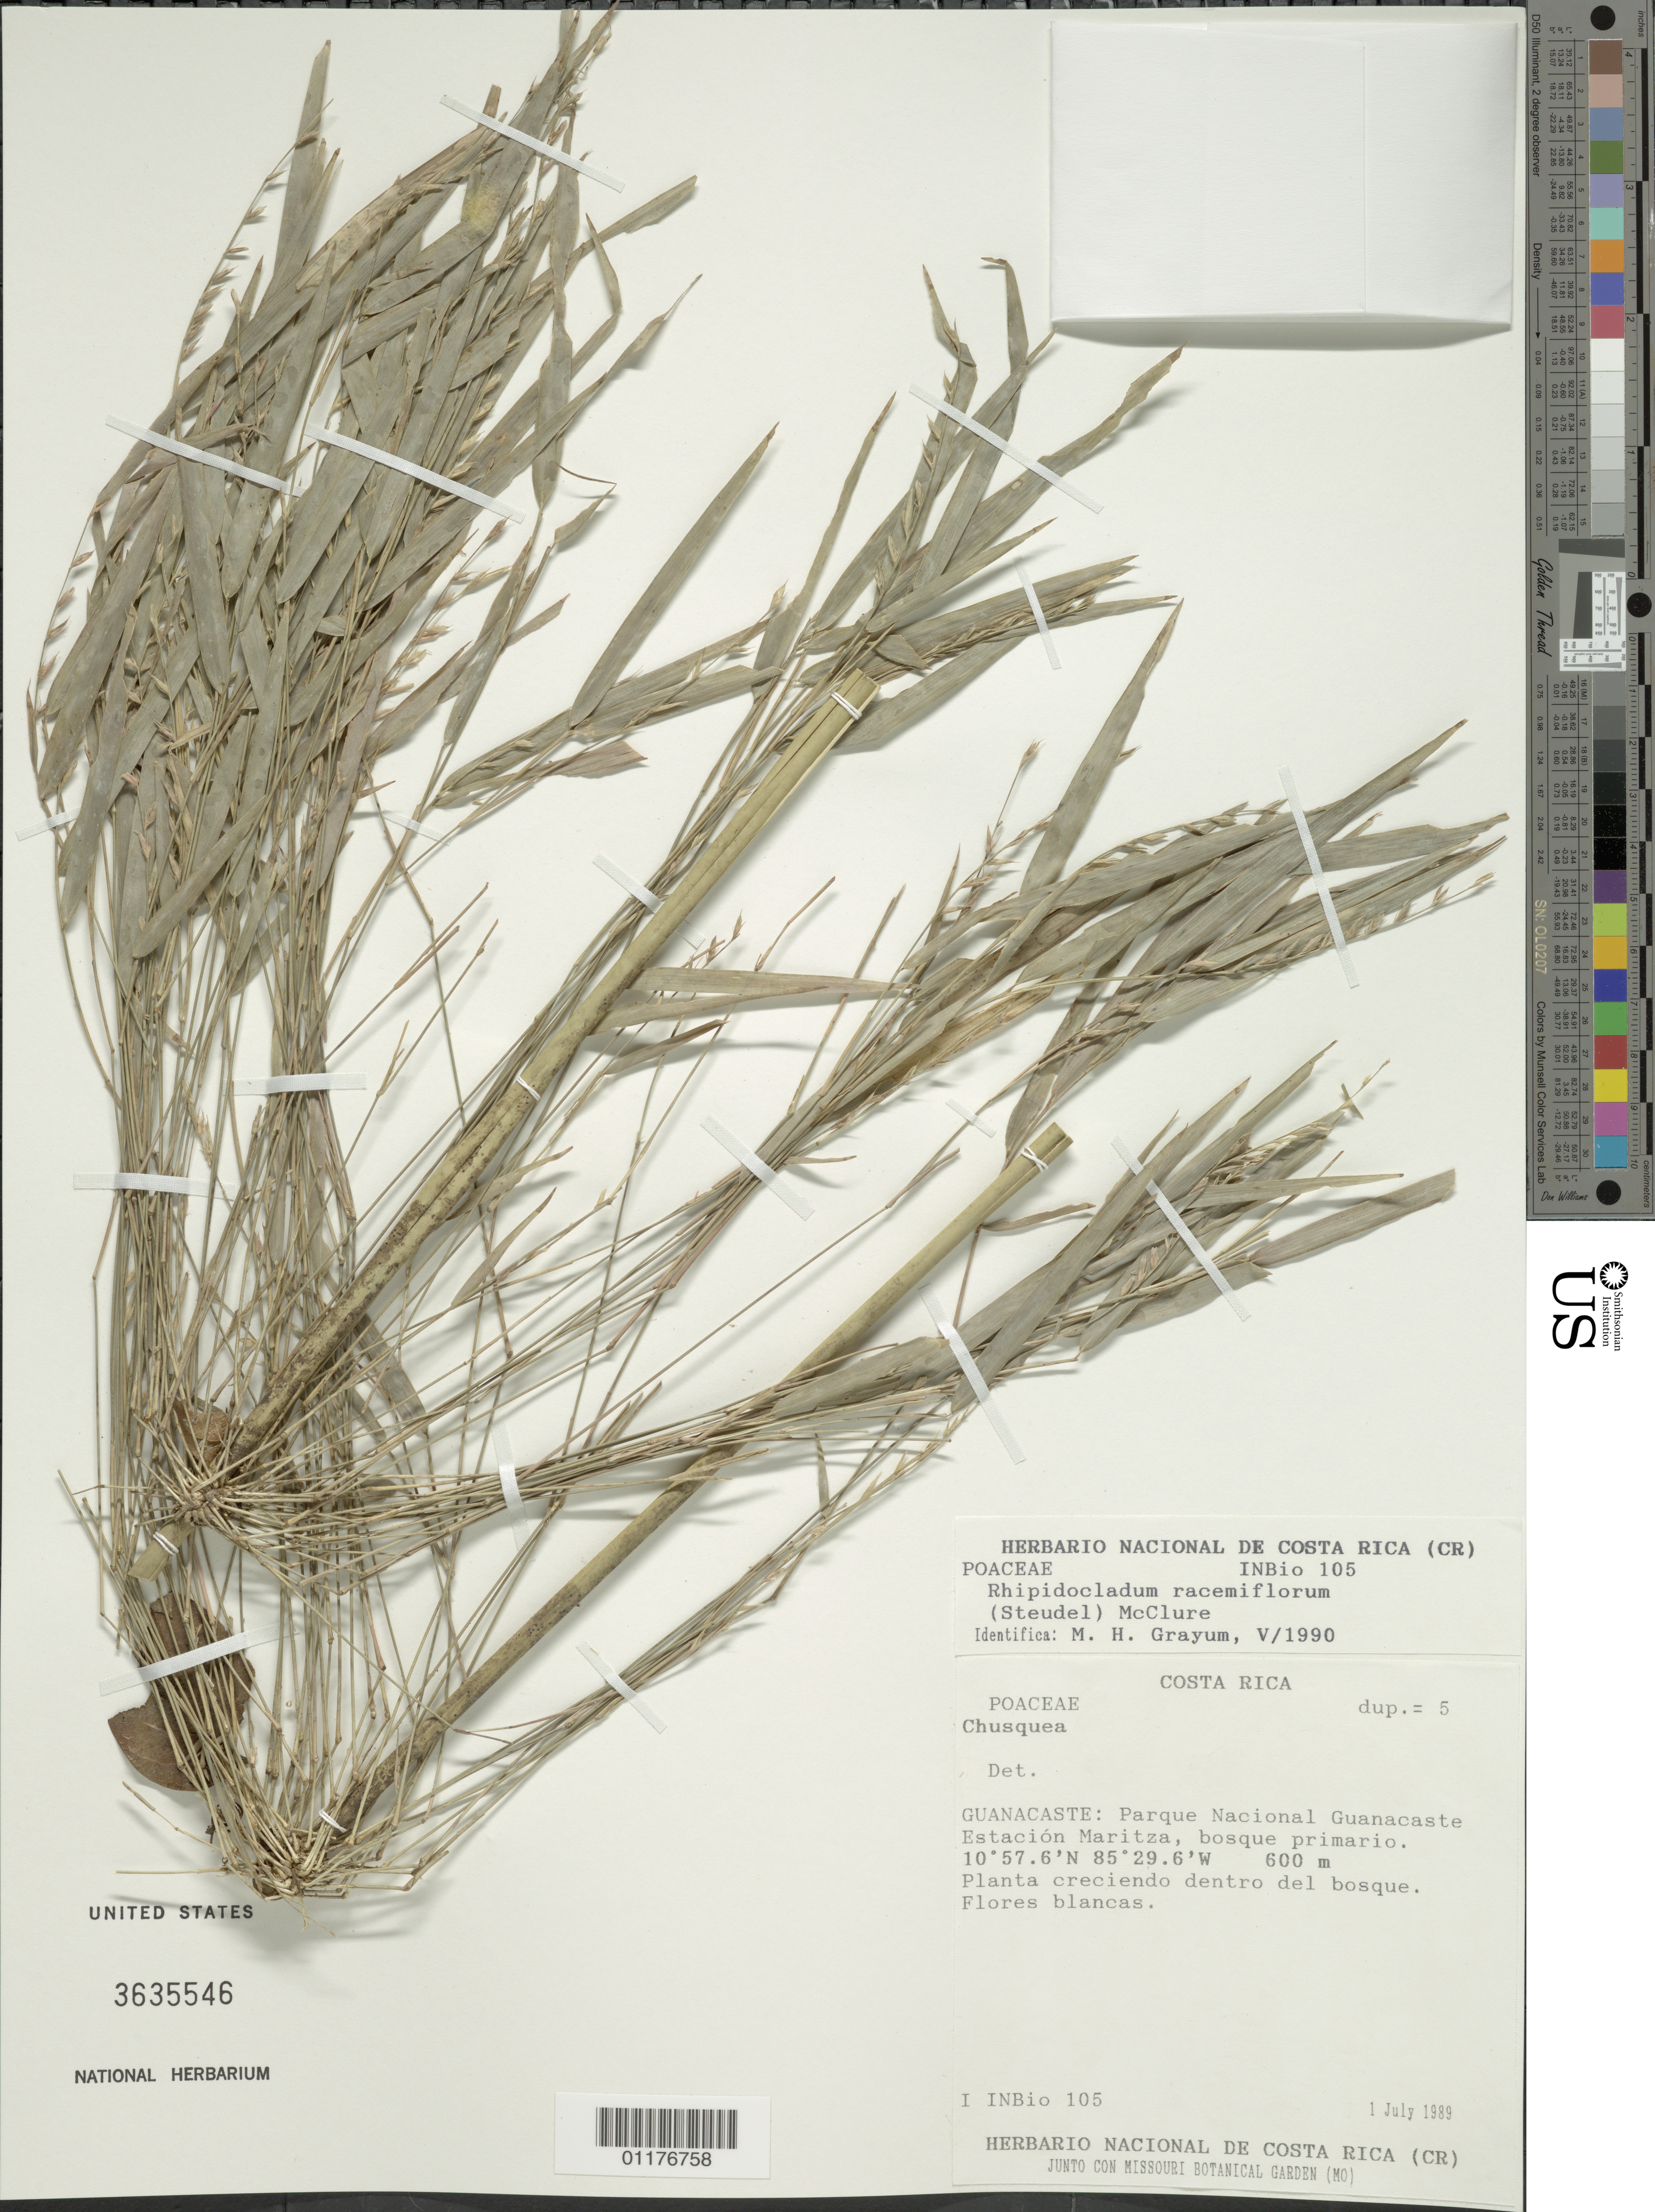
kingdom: Plantae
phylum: Tracheophyta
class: Liliopsida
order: Poales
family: Poaceae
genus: Rhipidocladum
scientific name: Rhipidocladum racemiflorum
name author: (Steud.) McClure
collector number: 105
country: Costa Rica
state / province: Guanacaste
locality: Parque Nacional Guanacaste, estacion Maritza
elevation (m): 600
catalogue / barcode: US 3635546